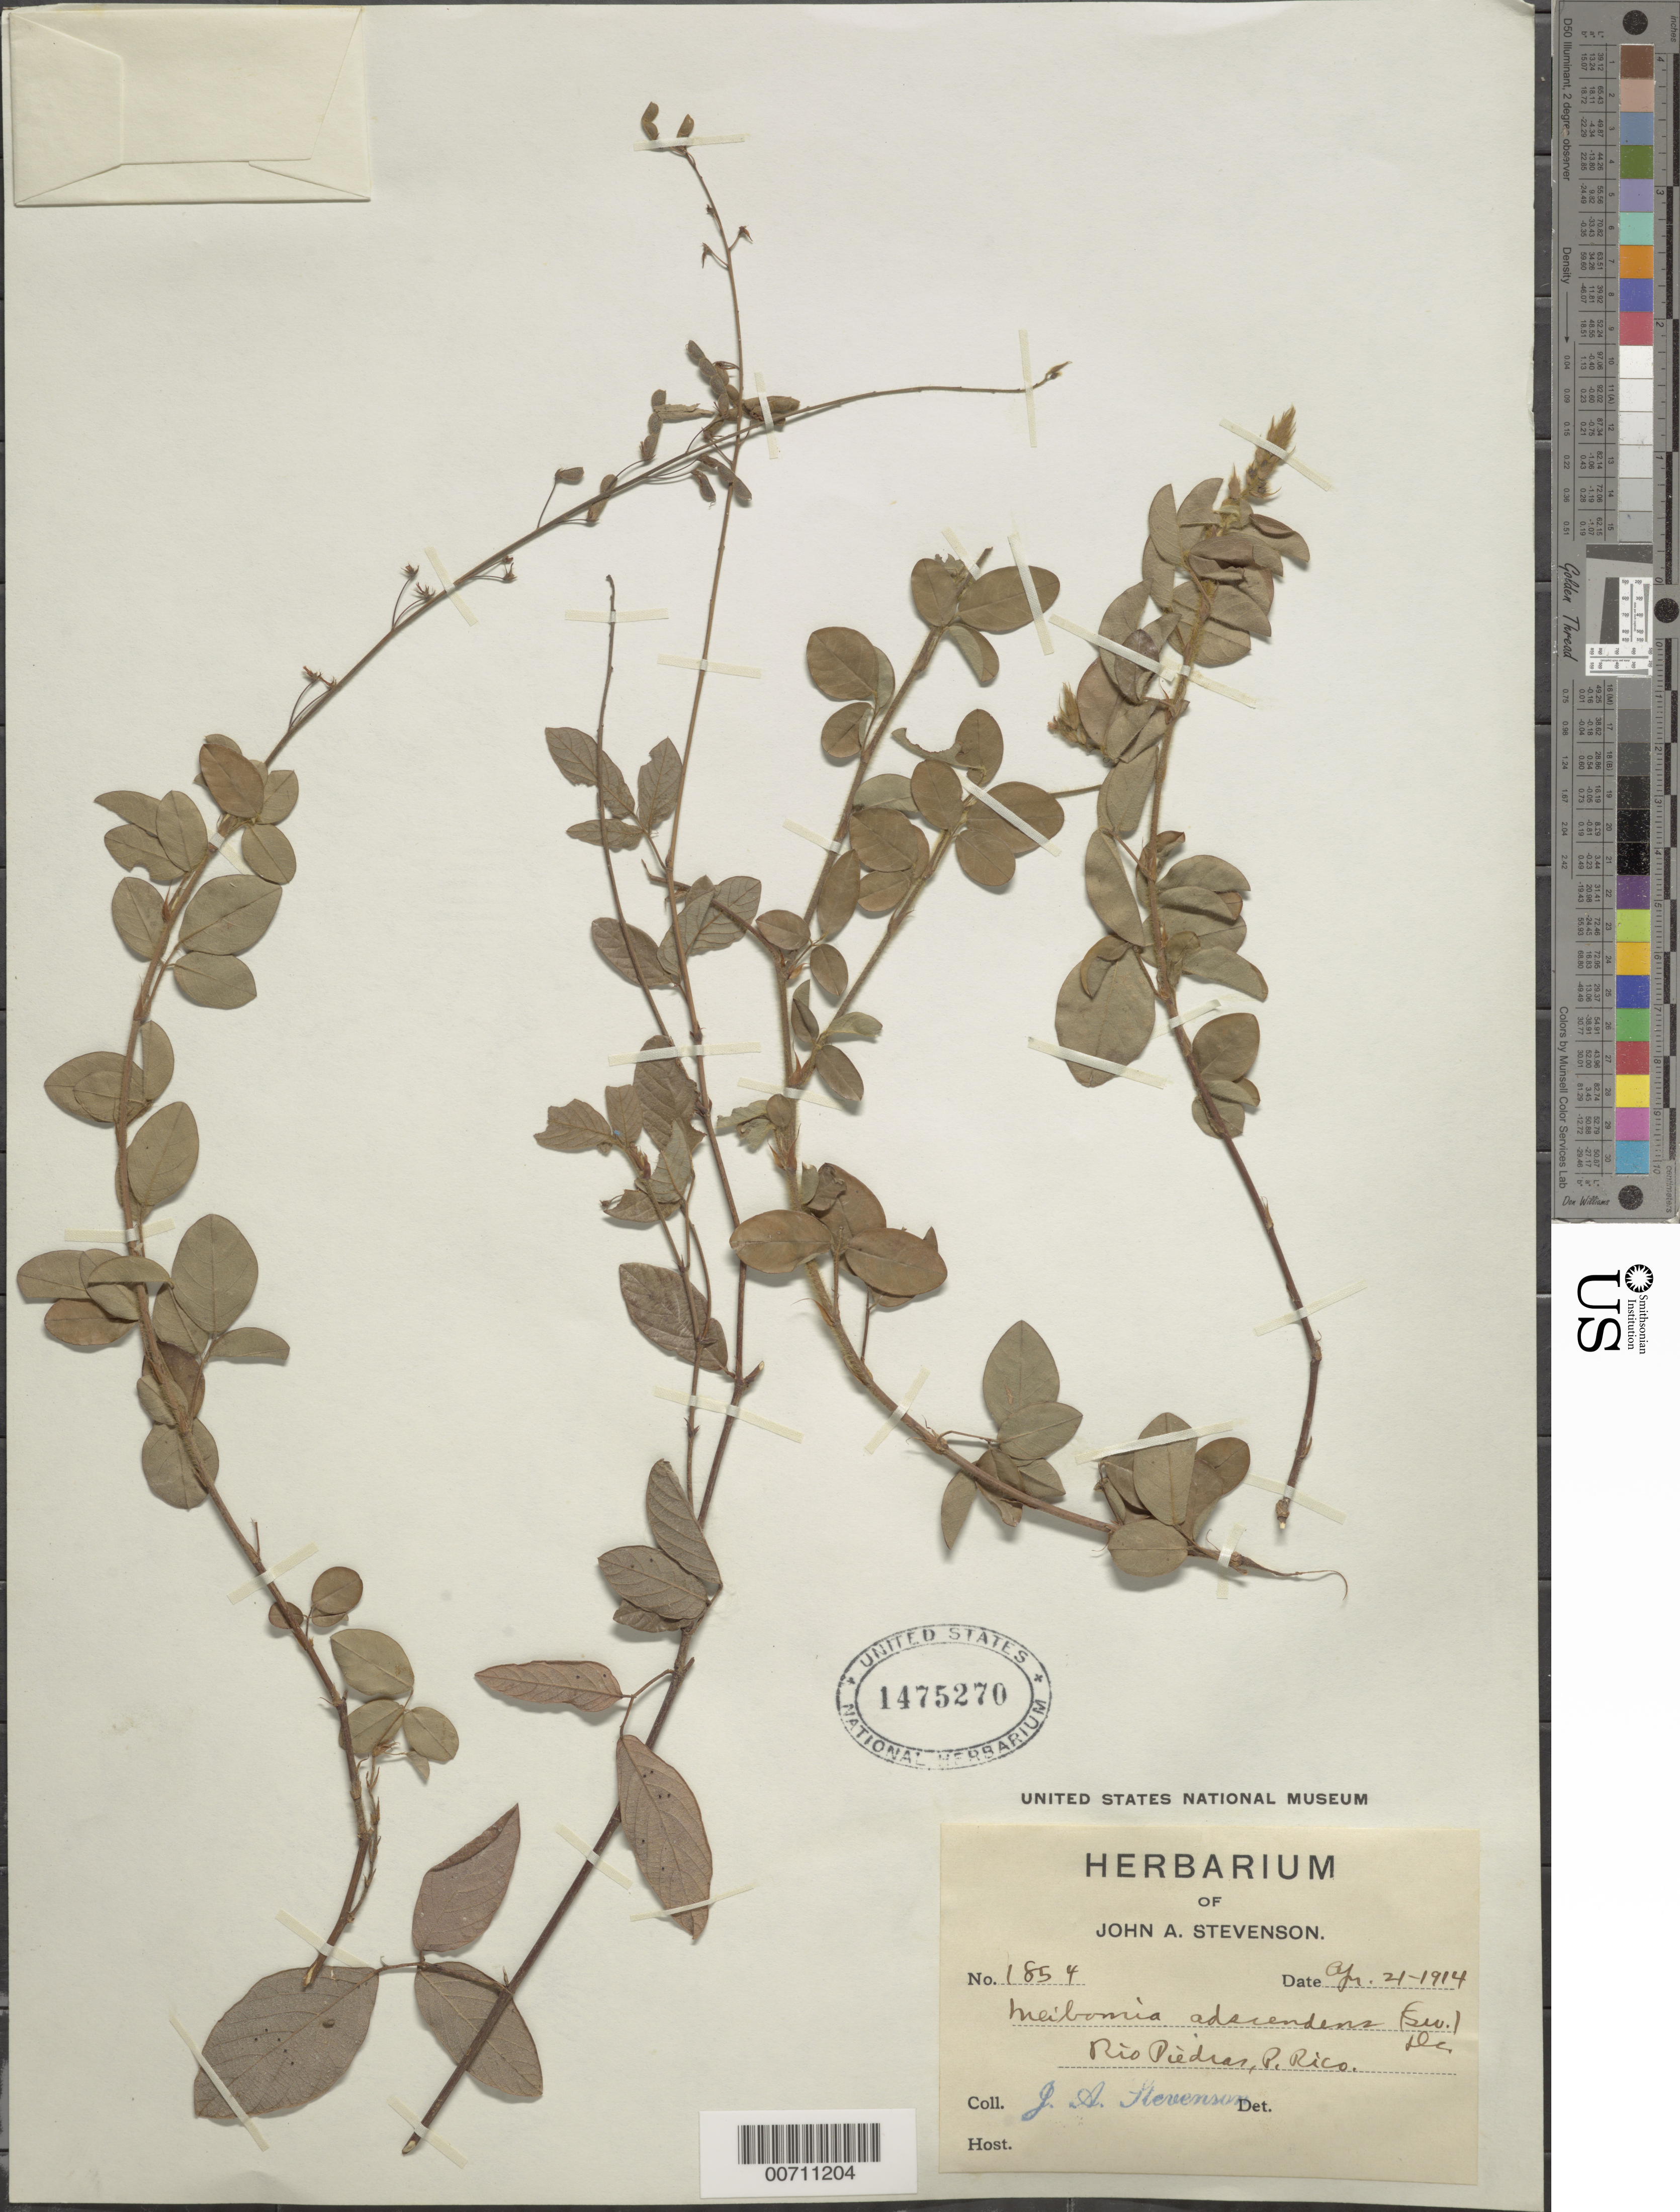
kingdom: Plantae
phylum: Tracheophyta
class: Magnoliopsida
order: Fabales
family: Fabaceae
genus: Grona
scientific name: Grona adscendens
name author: (Sw.) H. Ohashi & K. Ohashi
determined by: Strong, Mark T., (BOT), Smithsonian Institution - National Museum of Natural History (UNITED STATES)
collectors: J. Stevenson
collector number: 1854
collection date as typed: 21 Apr 1914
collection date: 1914-04-21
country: Puerto Rico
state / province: Rio Piedras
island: Greater Antilles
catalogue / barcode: US 1475270